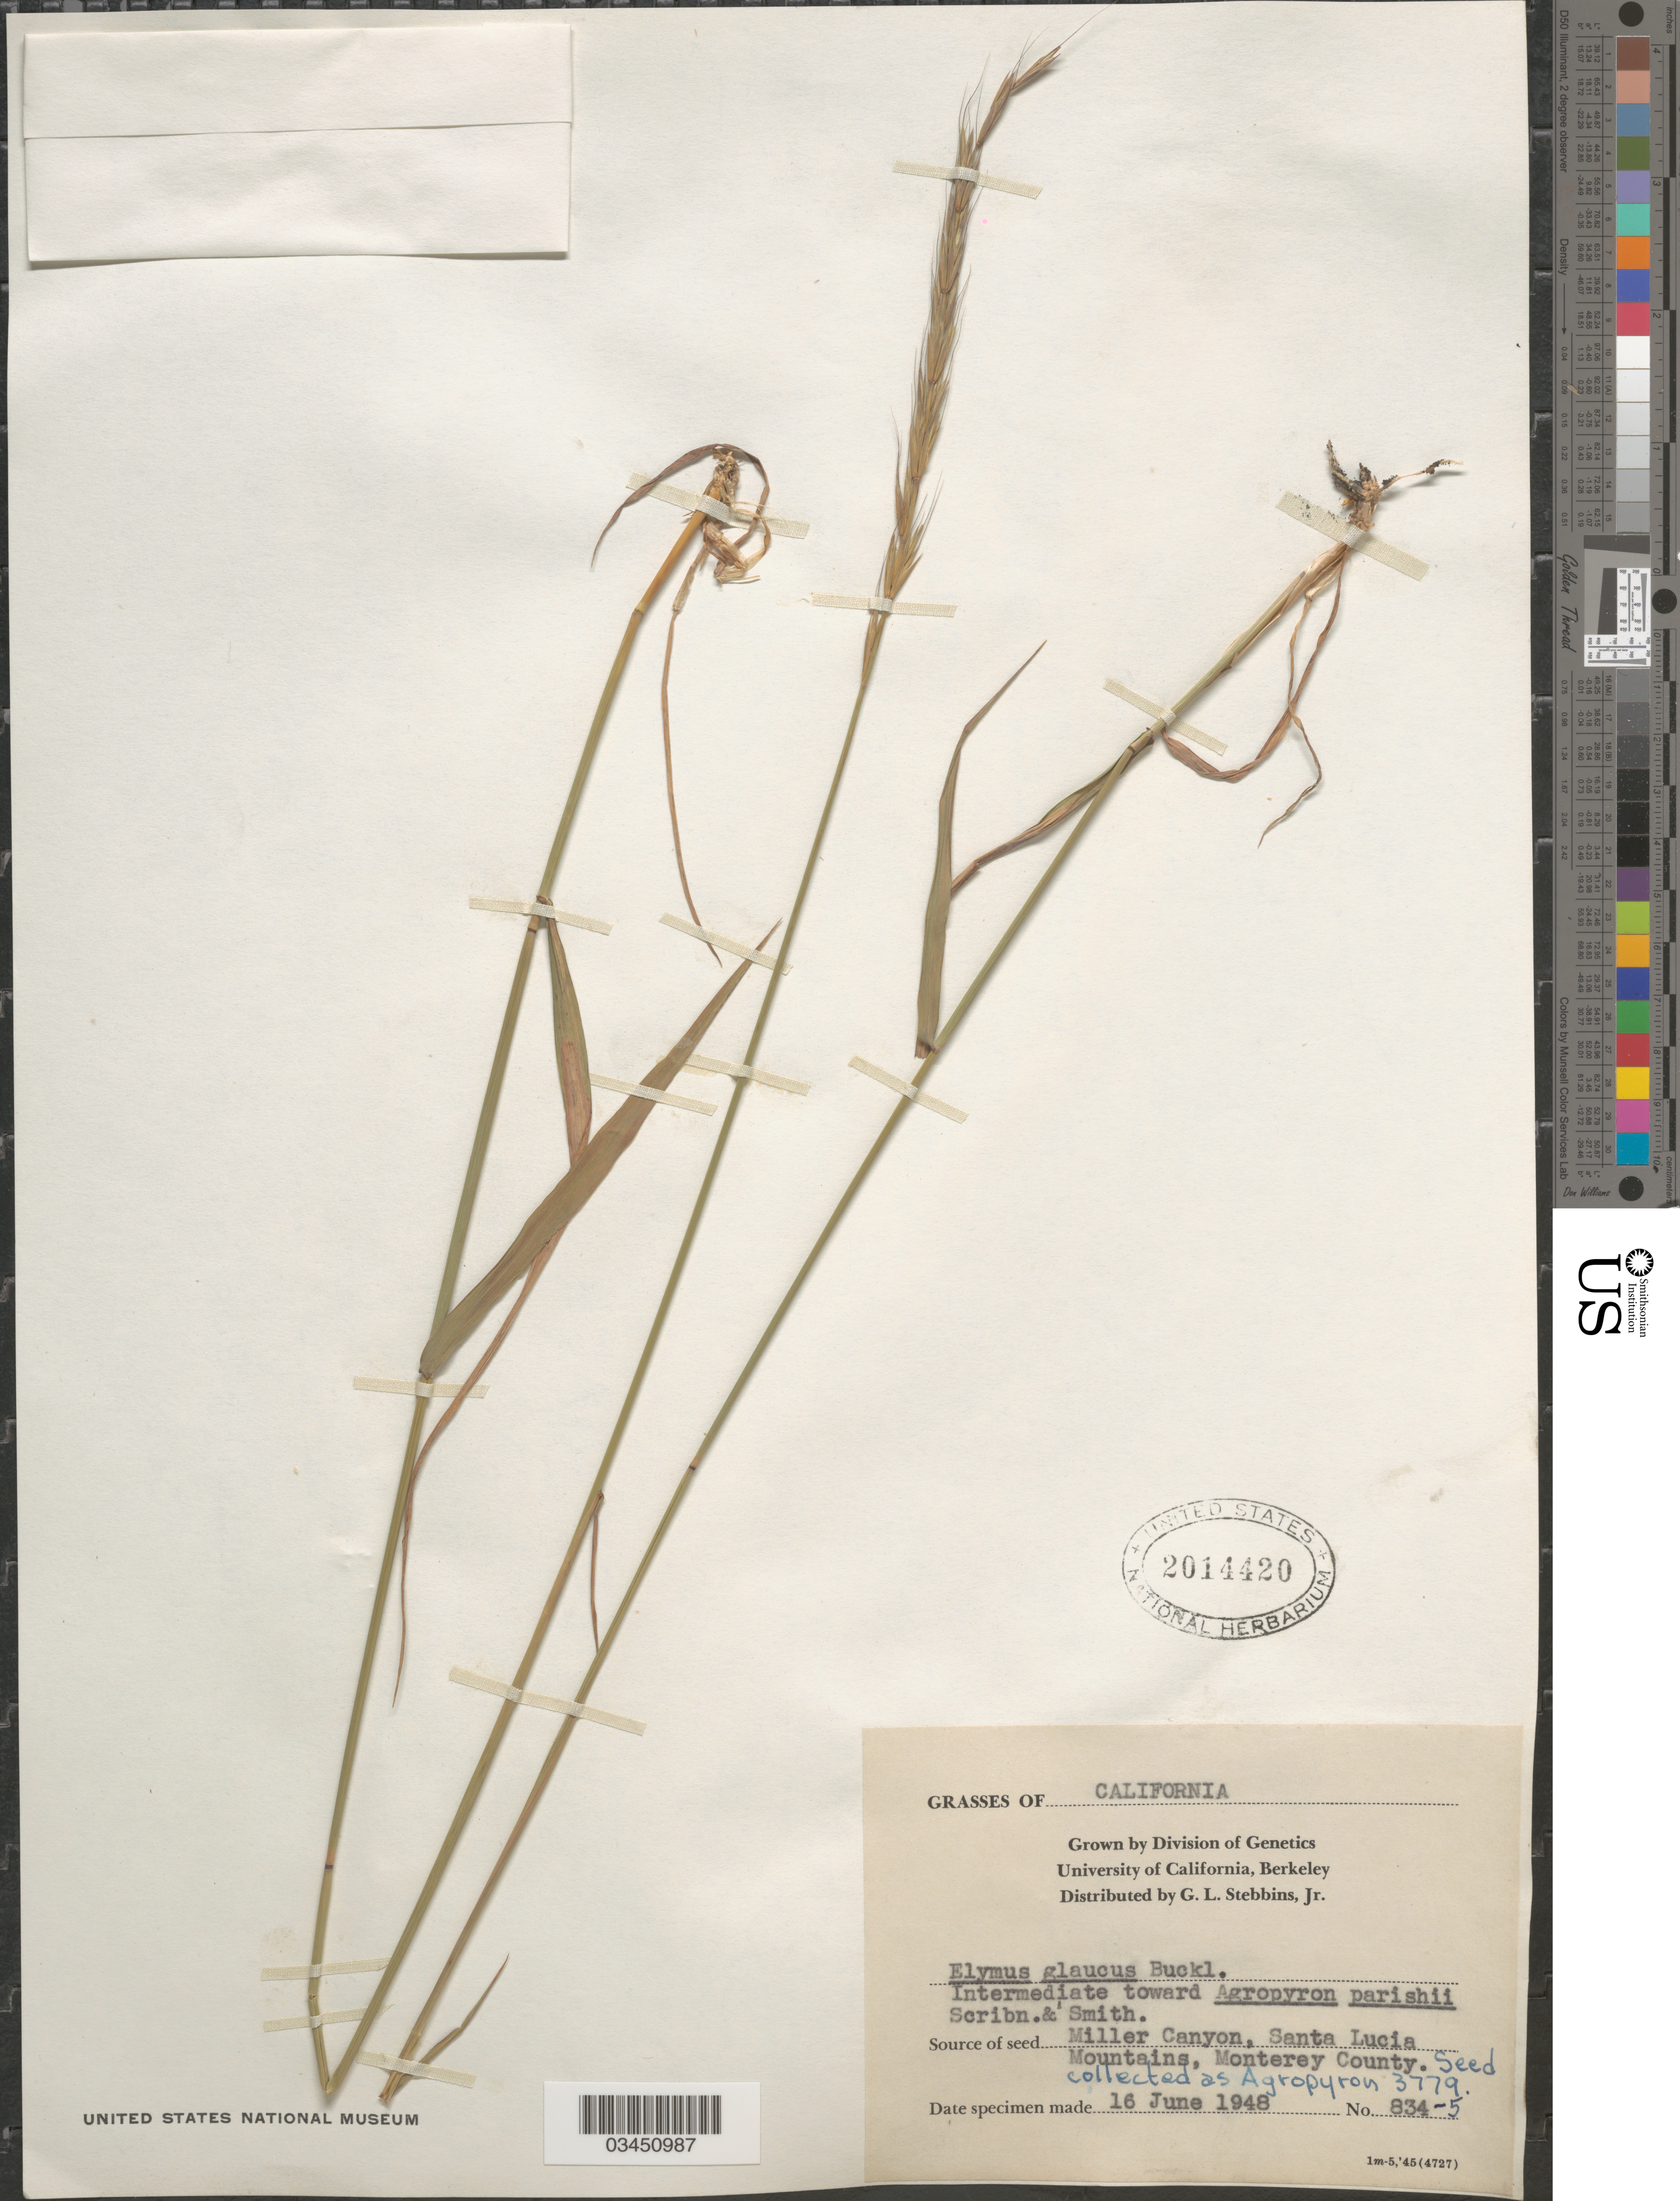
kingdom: Plantae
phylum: Tracheophyta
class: Liliopsida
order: Poales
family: Poaceae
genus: Elymus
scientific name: Elymus glaucus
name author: Buckley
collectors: G. L. Stebbins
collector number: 834-5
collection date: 1948-06-16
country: United States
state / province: California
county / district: Alameda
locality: University of California, Berkeley.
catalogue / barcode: US 2014420